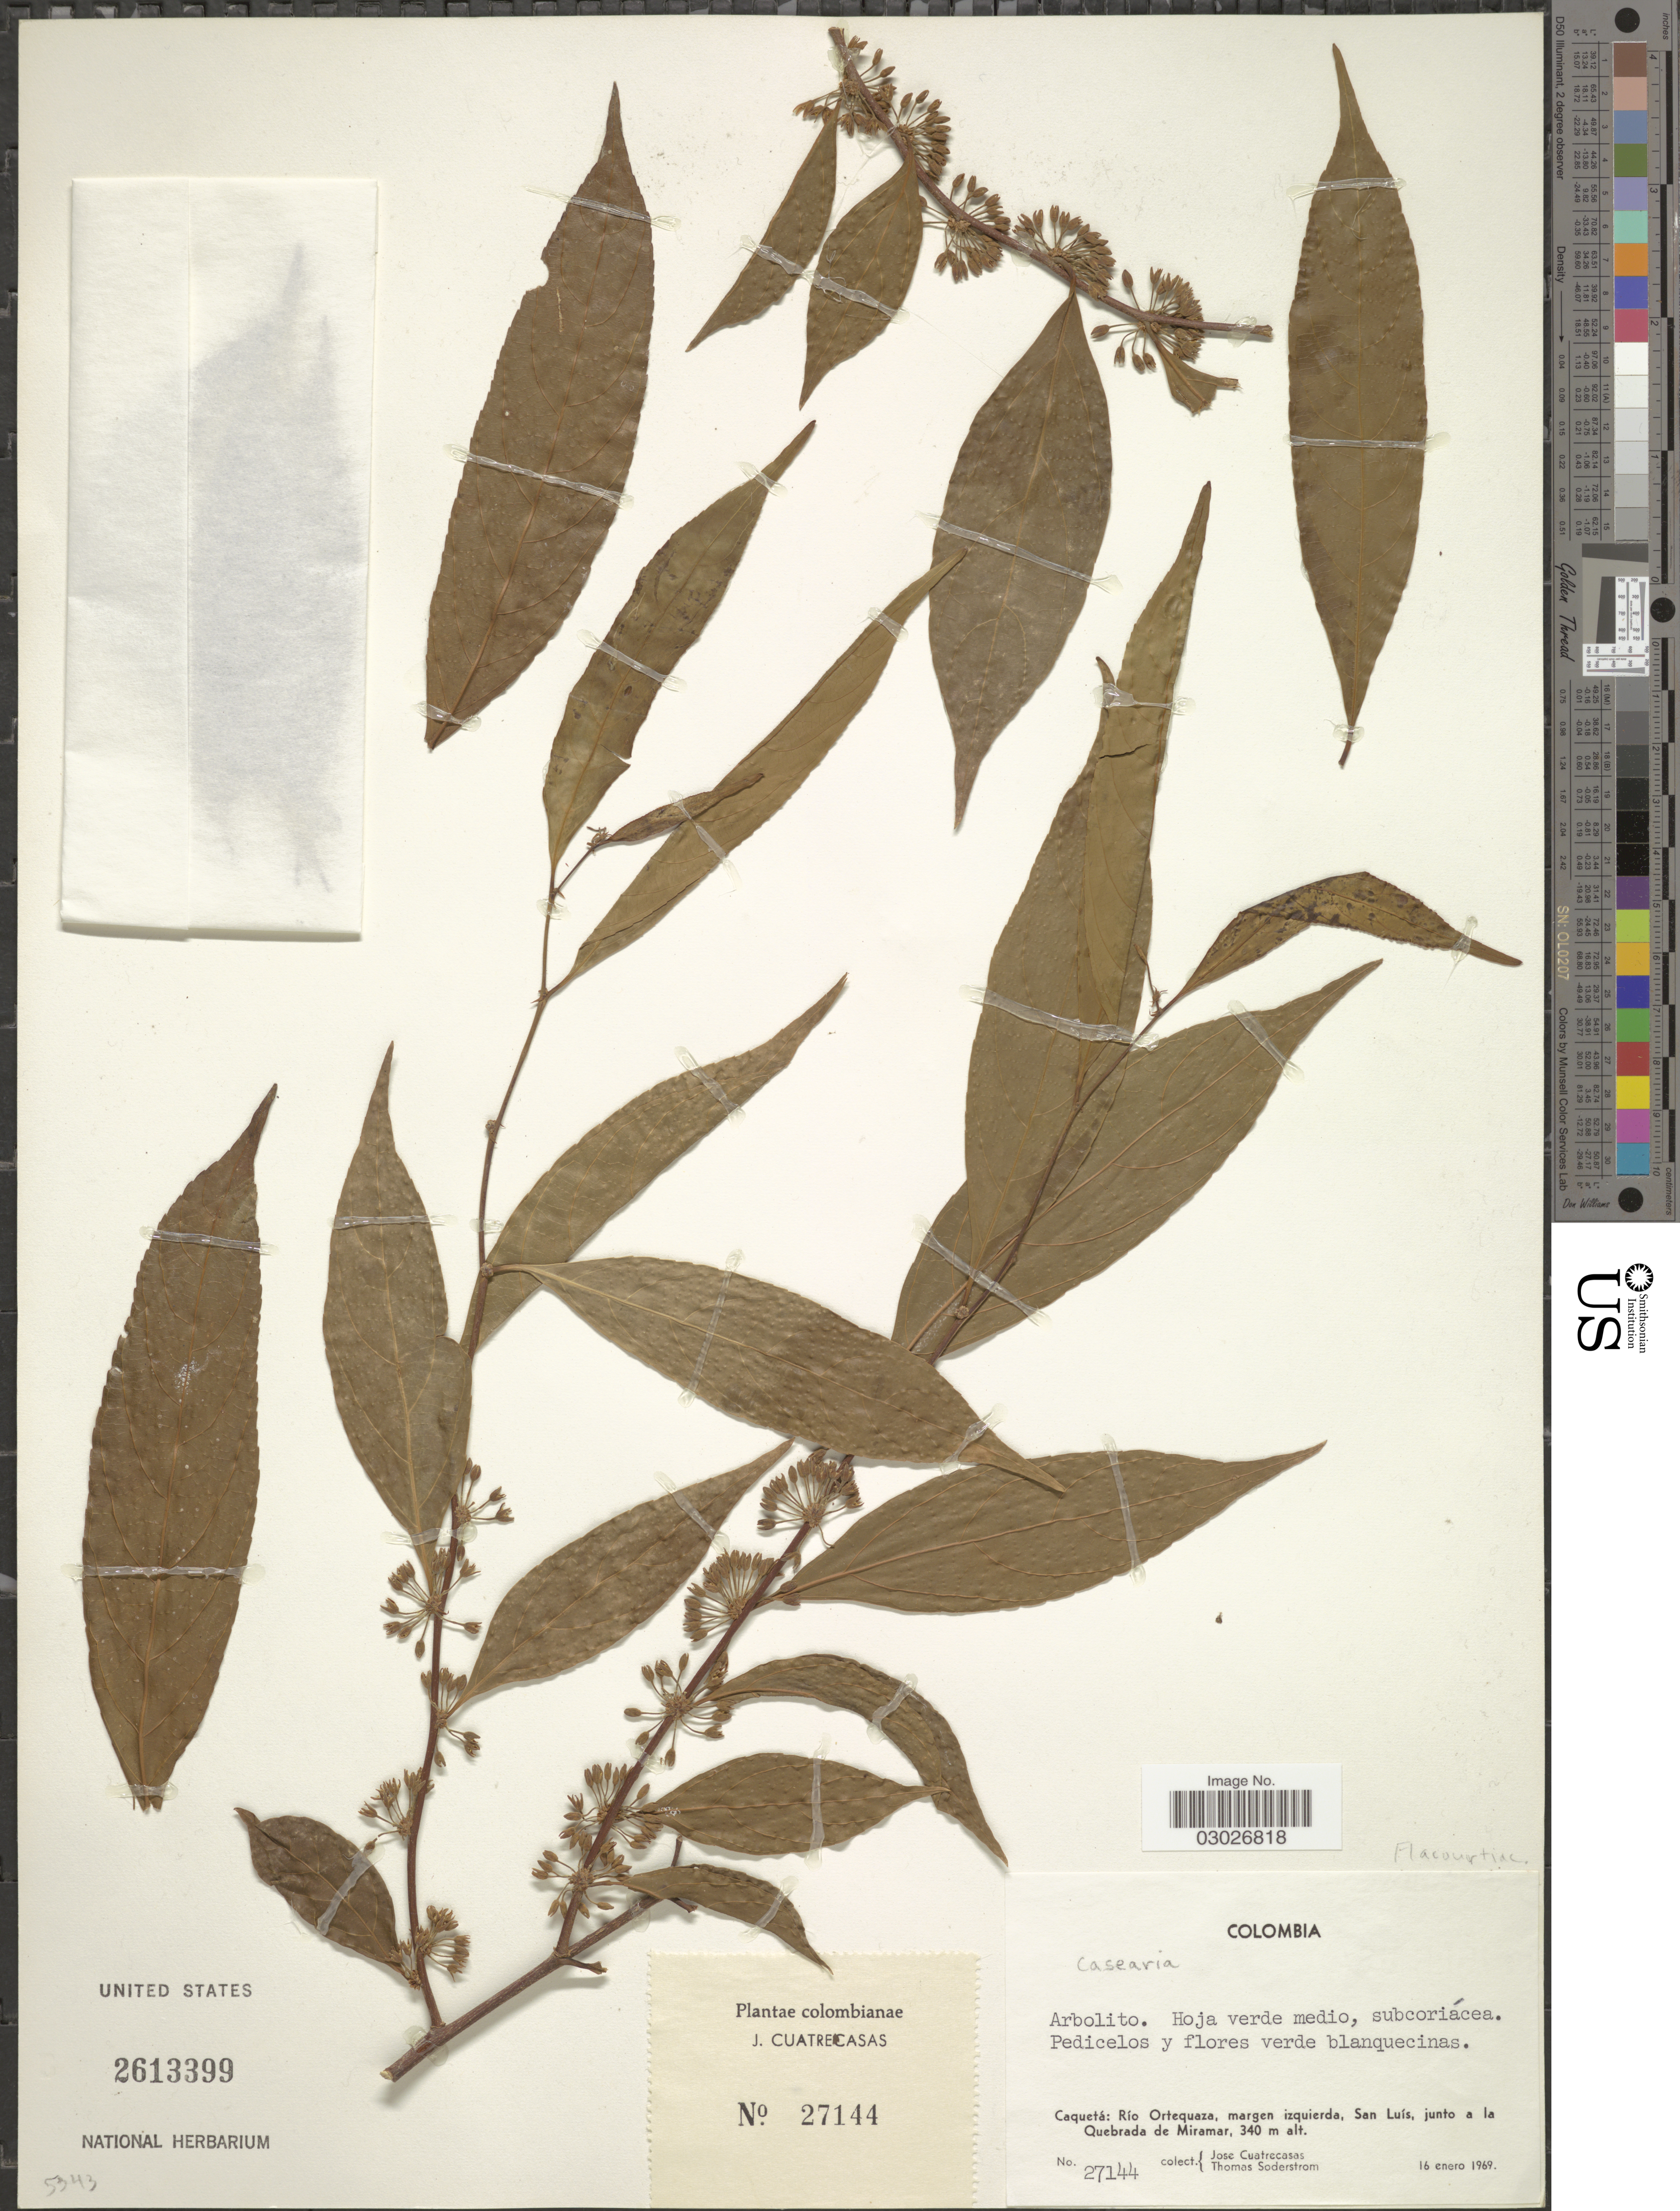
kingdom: Plantae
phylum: Tracheophyta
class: Magnoliopsida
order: Malpighiales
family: Salicaceae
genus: Casearia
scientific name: Casearia sp.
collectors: J. Cuatrecasas & T. R. Soderstrom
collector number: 27144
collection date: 1969-01-16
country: Colombia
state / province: Caquetá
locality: Río Ortequaza, margen izquierda, San Luís, junto a la Quebrada de Miramar.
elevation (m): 340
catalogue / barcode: US 2613399